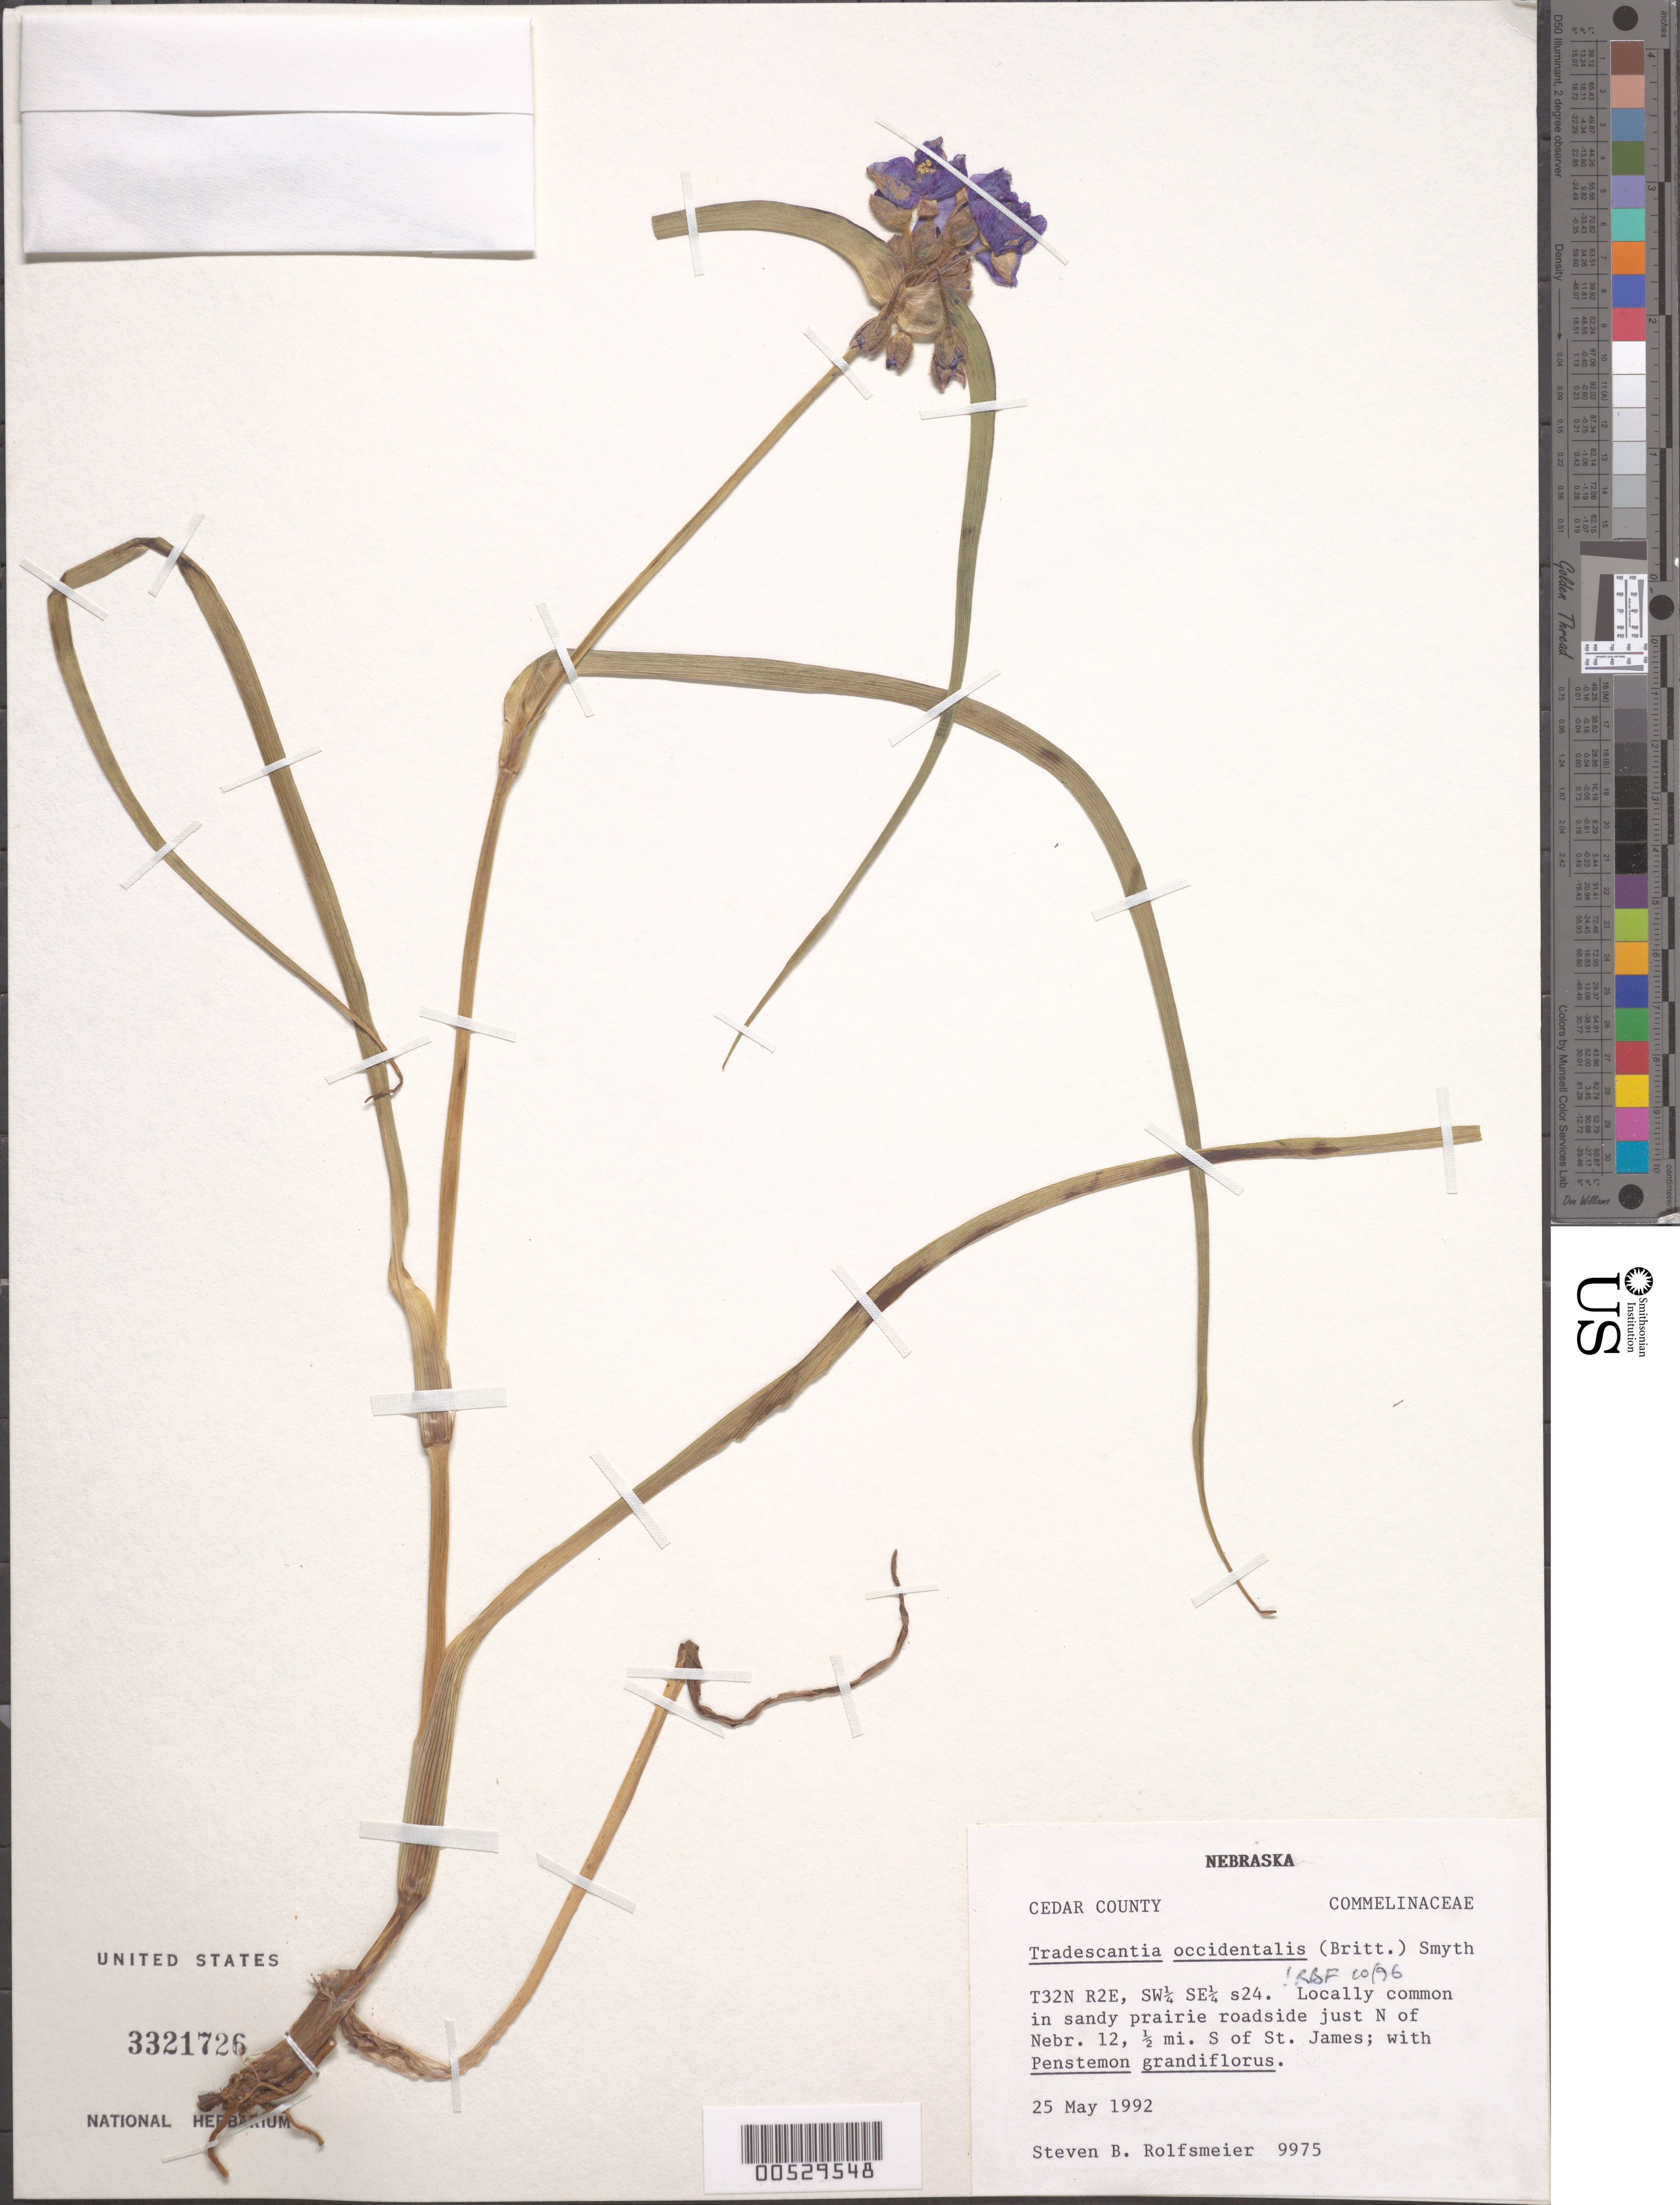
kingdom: Plantae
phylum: Tracheophyta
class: Liliopsida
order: Commelinales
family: Commelinaceae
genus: Tradescantia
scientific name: Tradescantia occidentalis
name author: (Britton) Smyth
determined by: Faden, Robert B., (US), Smithsonian Institution - National Museum of Natural History (UNITED STATES)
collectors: S. Rolfsmeier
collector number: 9975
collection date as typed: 25 May 1992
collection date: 1992-05-25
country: United States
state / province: Nebraska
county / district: Cedar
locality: S of st. james, t32nr2e, sw1/4 se1/4 s24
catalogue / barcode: US 3321726